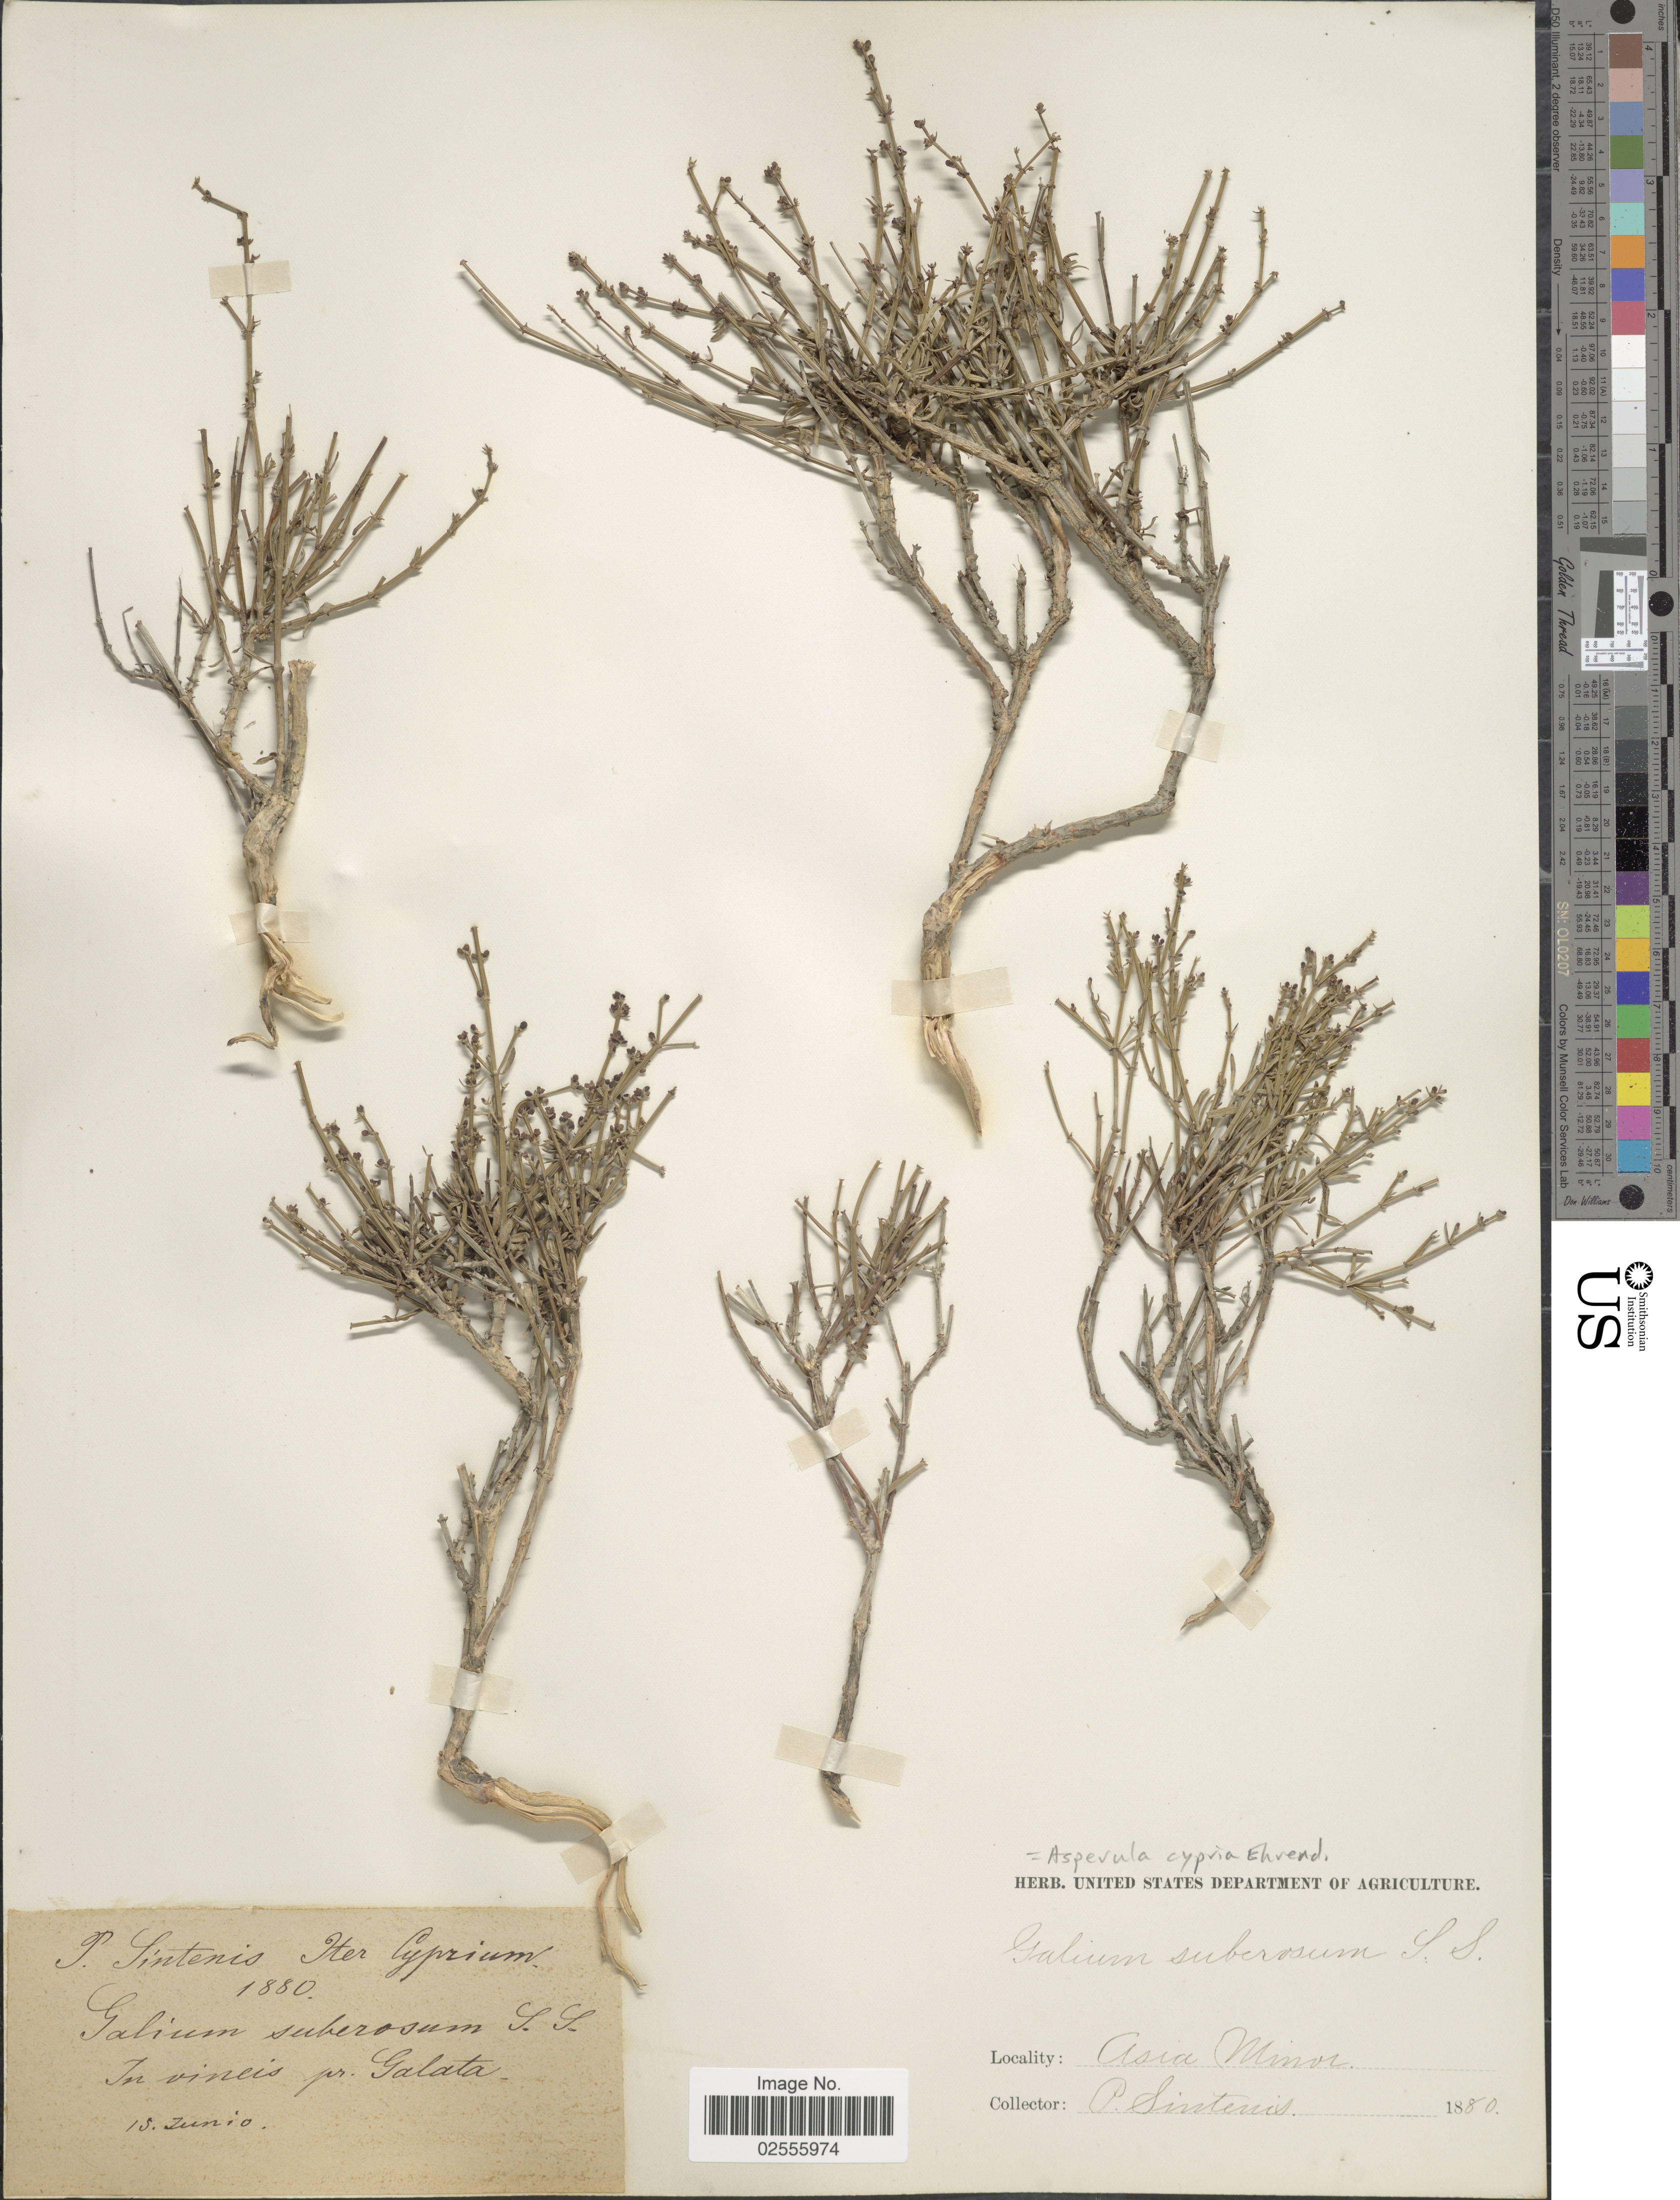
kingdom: Plantae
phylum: Tracheophyta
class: Magnoliopsida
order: Gentianales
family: Rubiaceae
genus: Asperula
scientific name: Asperula cypria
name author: Ehrend.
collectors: P. Sintenis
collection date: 1880-06-15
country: Turkey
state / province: Istanbul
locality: In vineis pr. Galata, Asia-Minor.